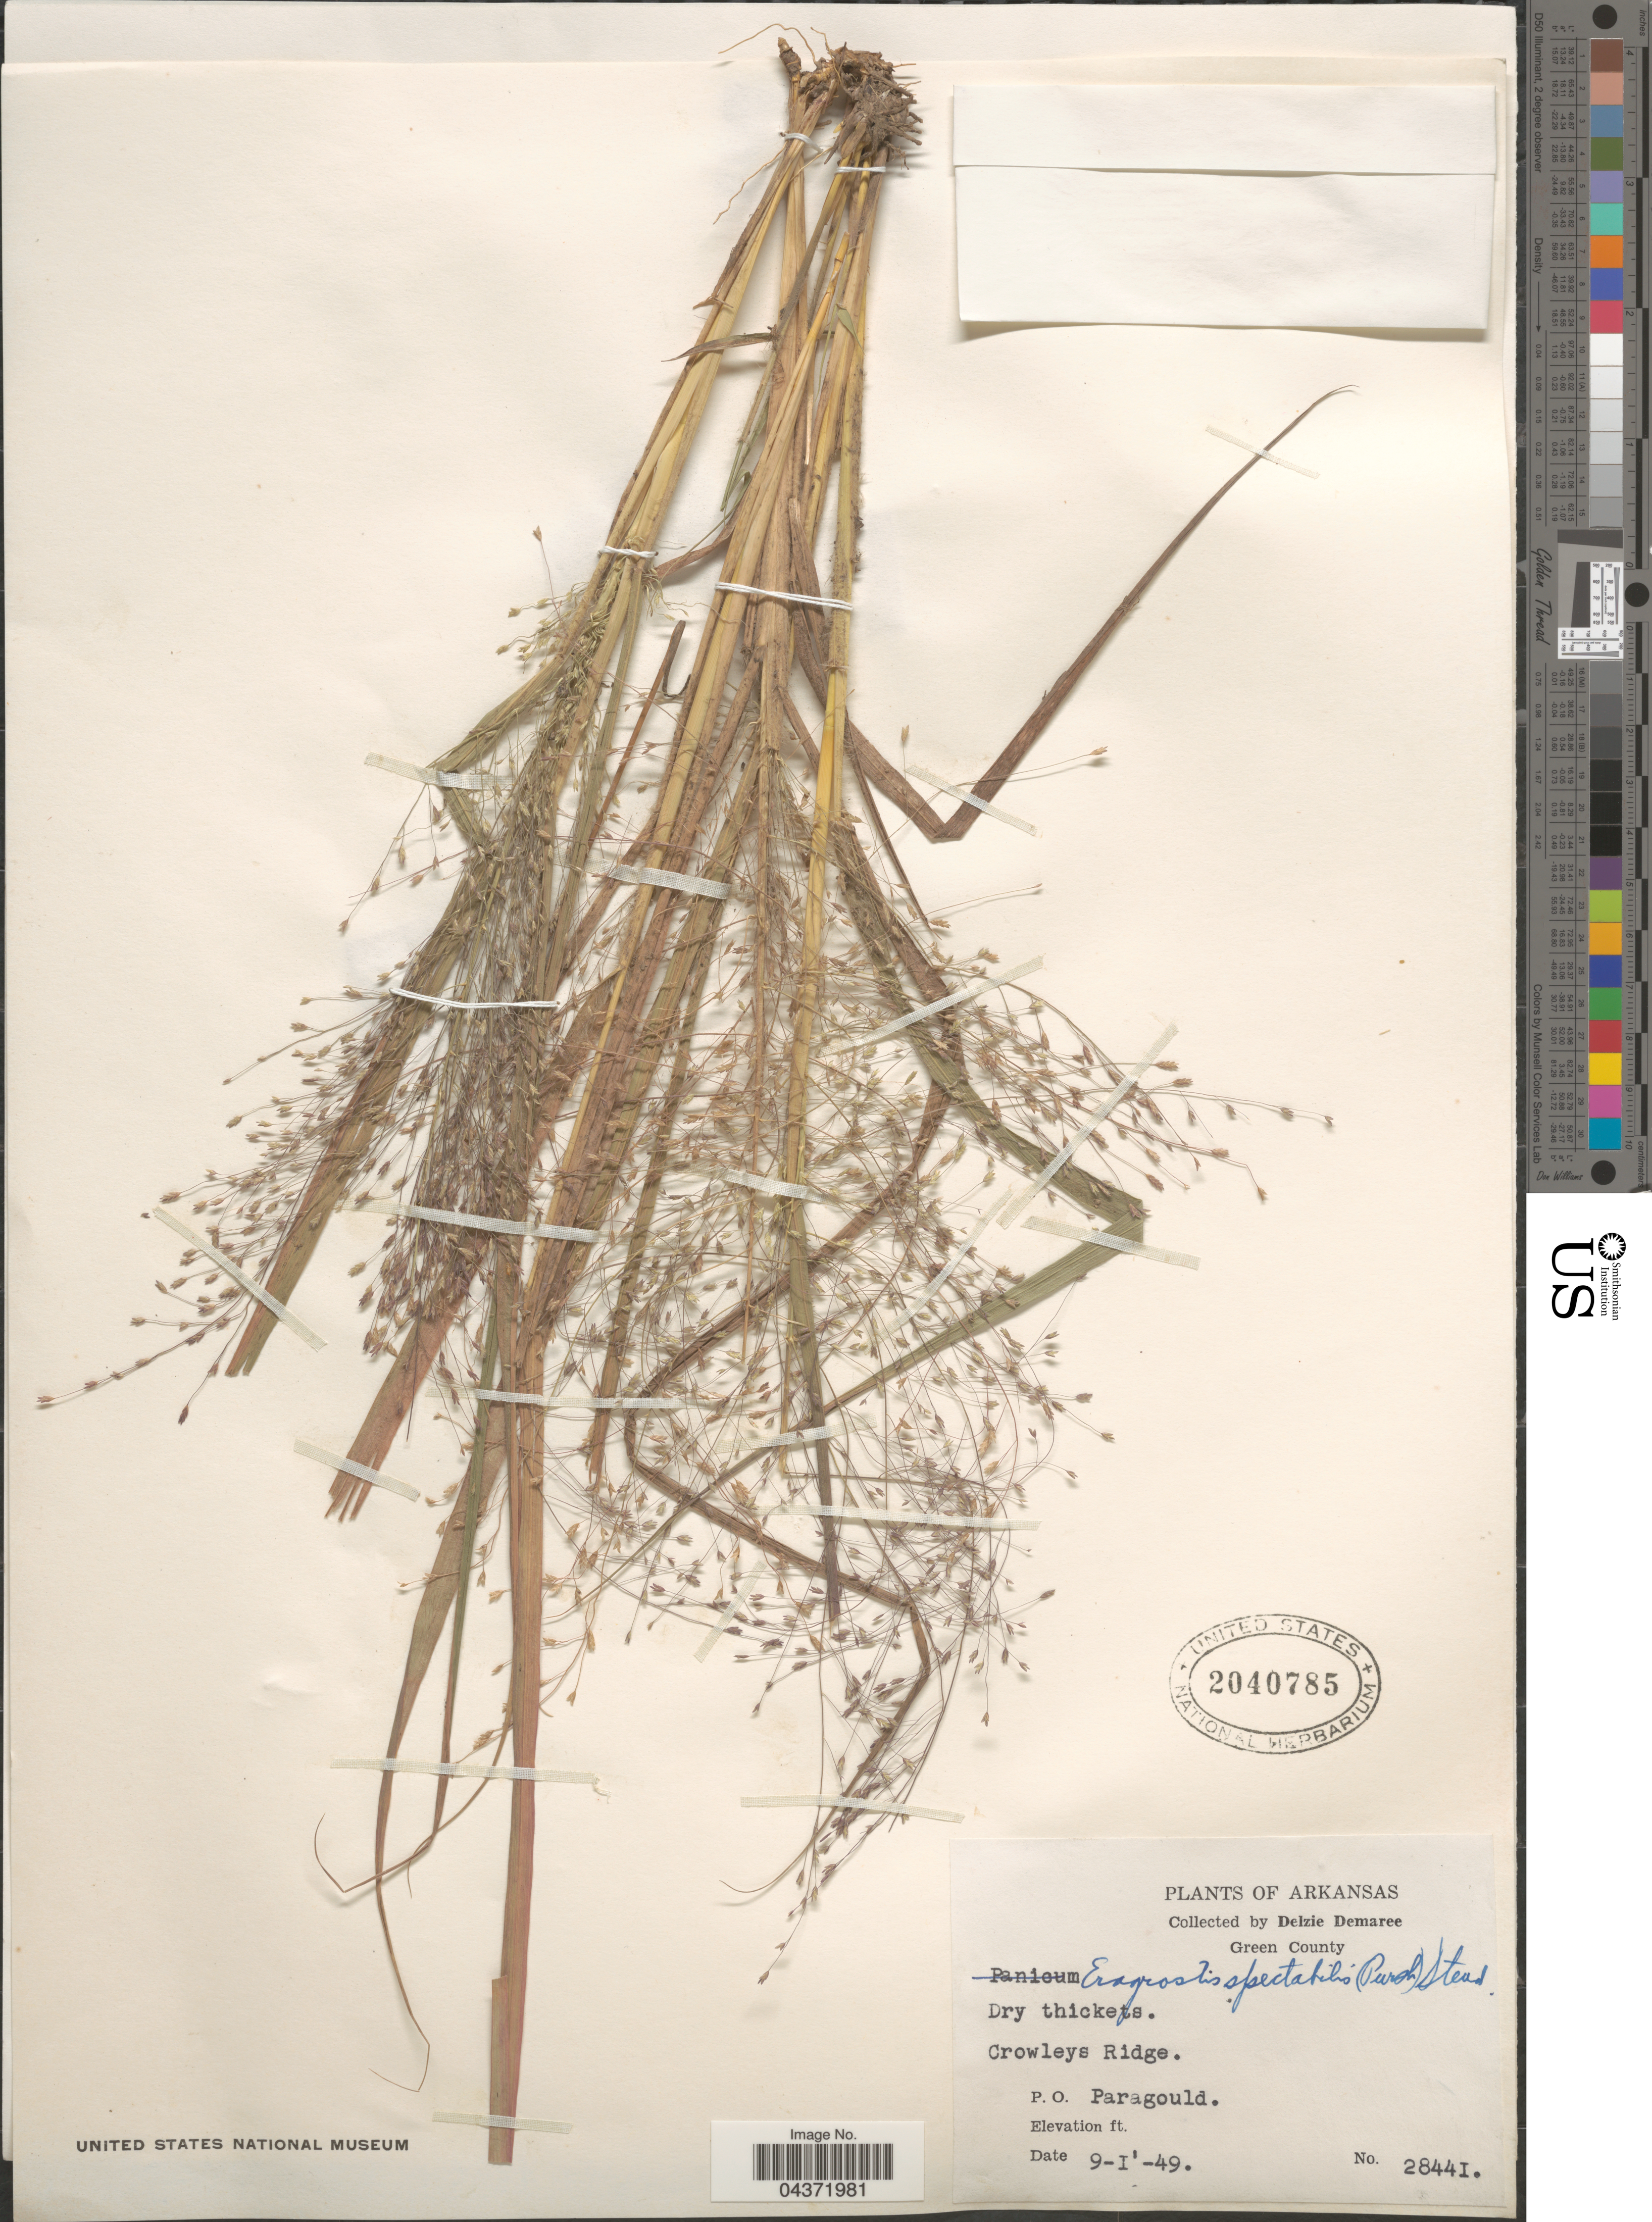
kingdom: Plantae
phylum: Tracheophyta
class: Liliopsida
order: Poales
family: Poaceae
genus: Eragrostis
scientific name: Eragrostis spectabilis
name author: (Pursh) Steud.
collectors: D. Demaree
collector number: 28441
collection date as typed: Transcribed d/m/y: 1/9/49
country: United States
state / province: Arkansas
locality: Green County. Crowleys Ridge. P. O. Paragould.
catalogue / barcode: US 2040785